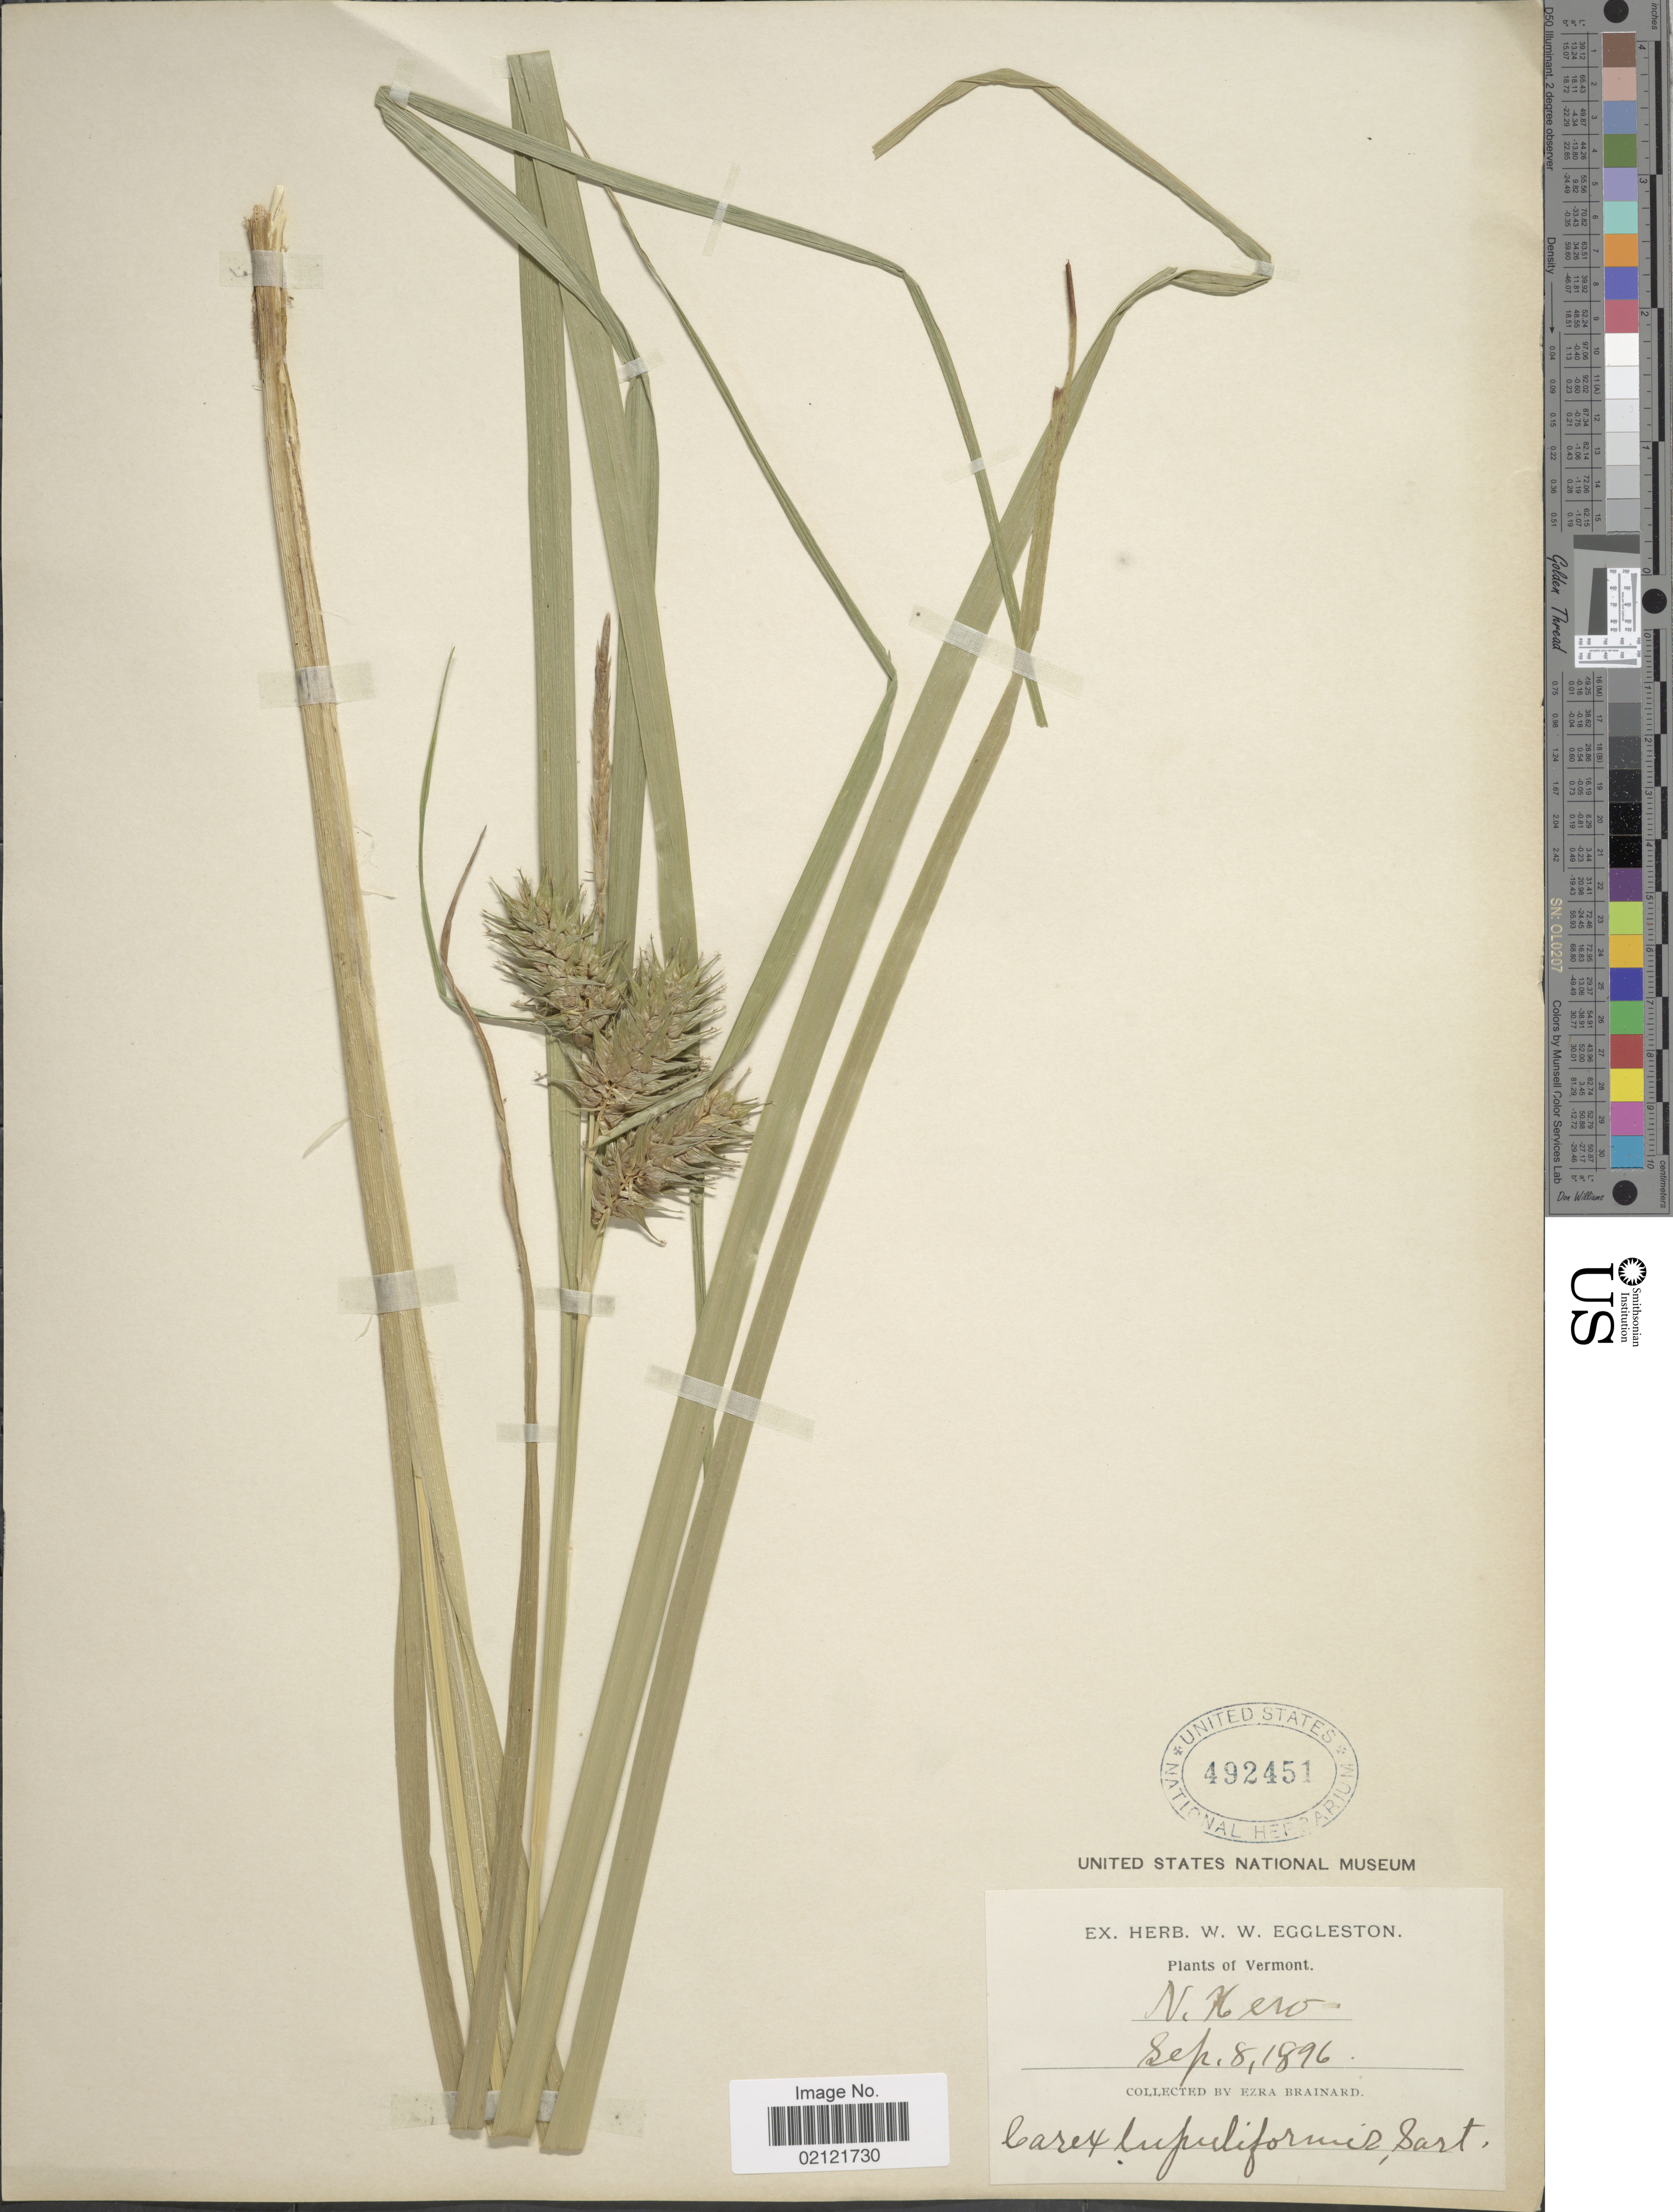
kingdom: Plantae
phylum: Tracheophyta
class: Liliopsida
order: Poales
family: Cyperaceae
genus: Carex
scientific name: Carex lupulina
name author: Muhl. ex Willd.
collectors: E. Brainerd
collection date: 1896-09-08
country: United States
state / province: Vermont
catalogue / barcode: US 492451